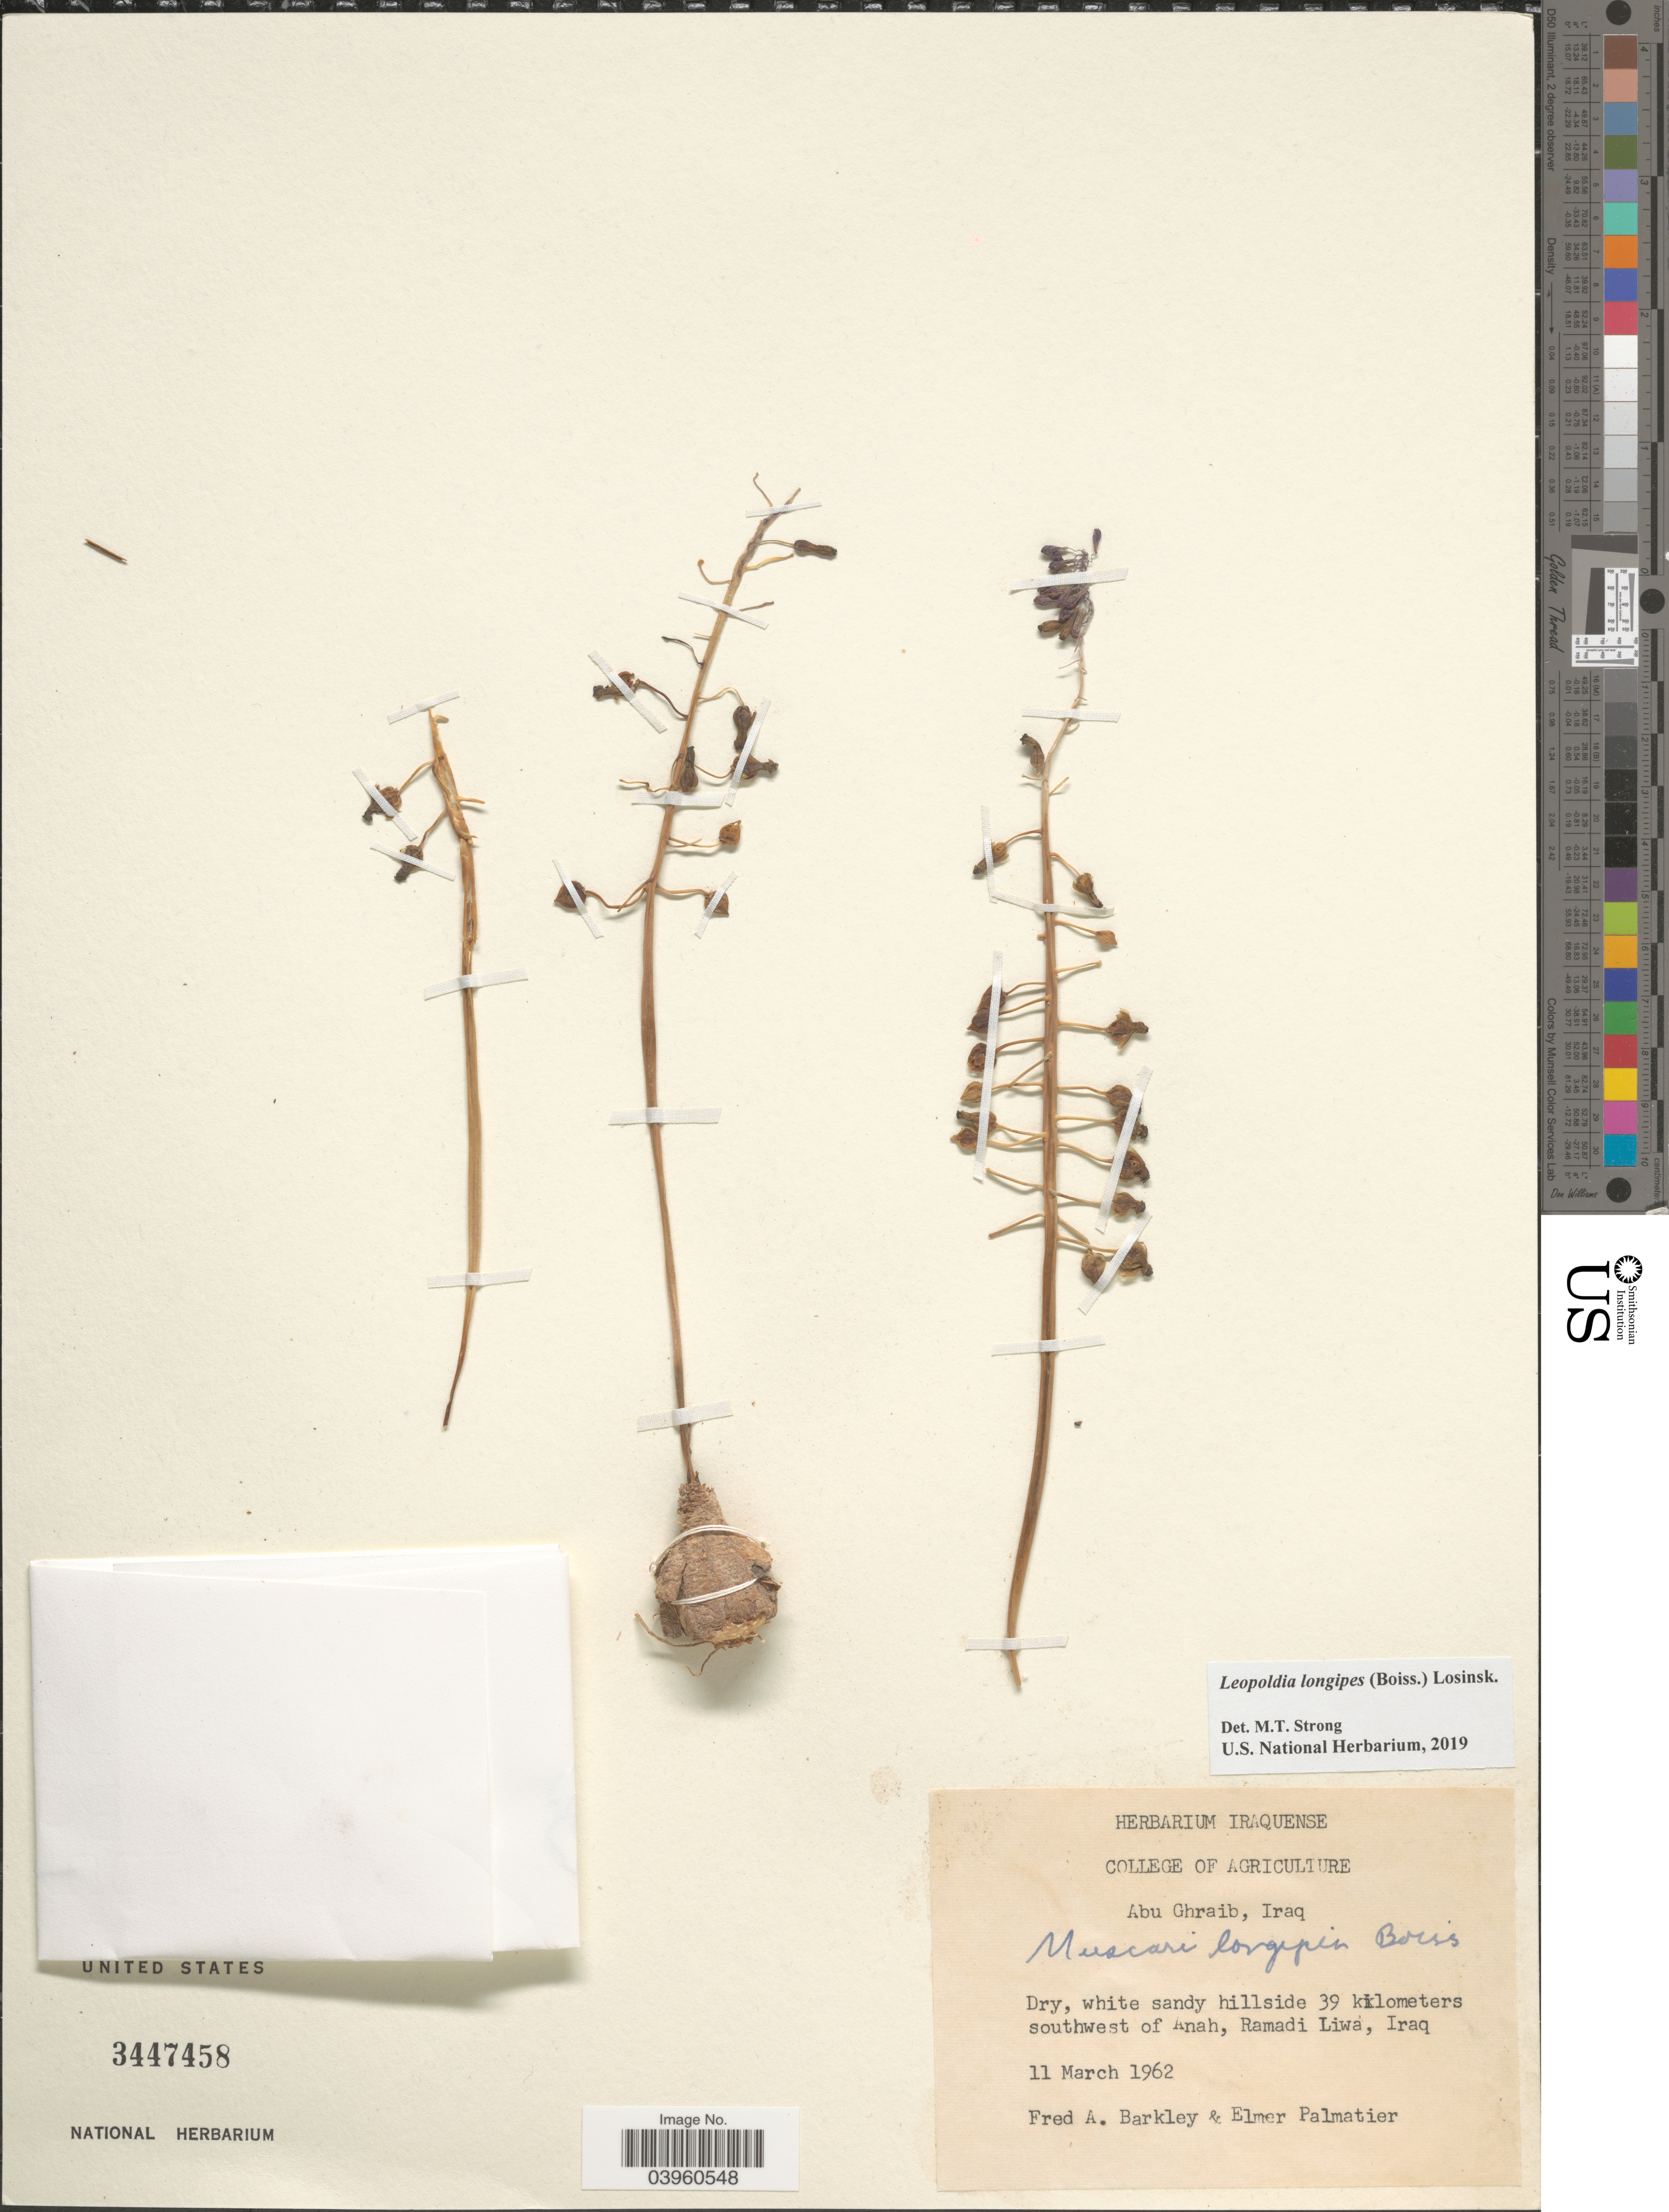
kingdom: Plantae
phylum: Tracheophyta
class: Liliopsida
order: Asparagales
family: Asparagaceae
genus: Leopoldia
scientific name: Leopoldia longipes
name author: (Boiss.) Losinsk.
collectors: F. A. Barkley & E. Palmatier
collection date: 1962-03-11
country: Iraq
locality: Hillside 39 kilometers southwest of Anah, Rawadi Liwa.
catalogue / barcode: US 3447458